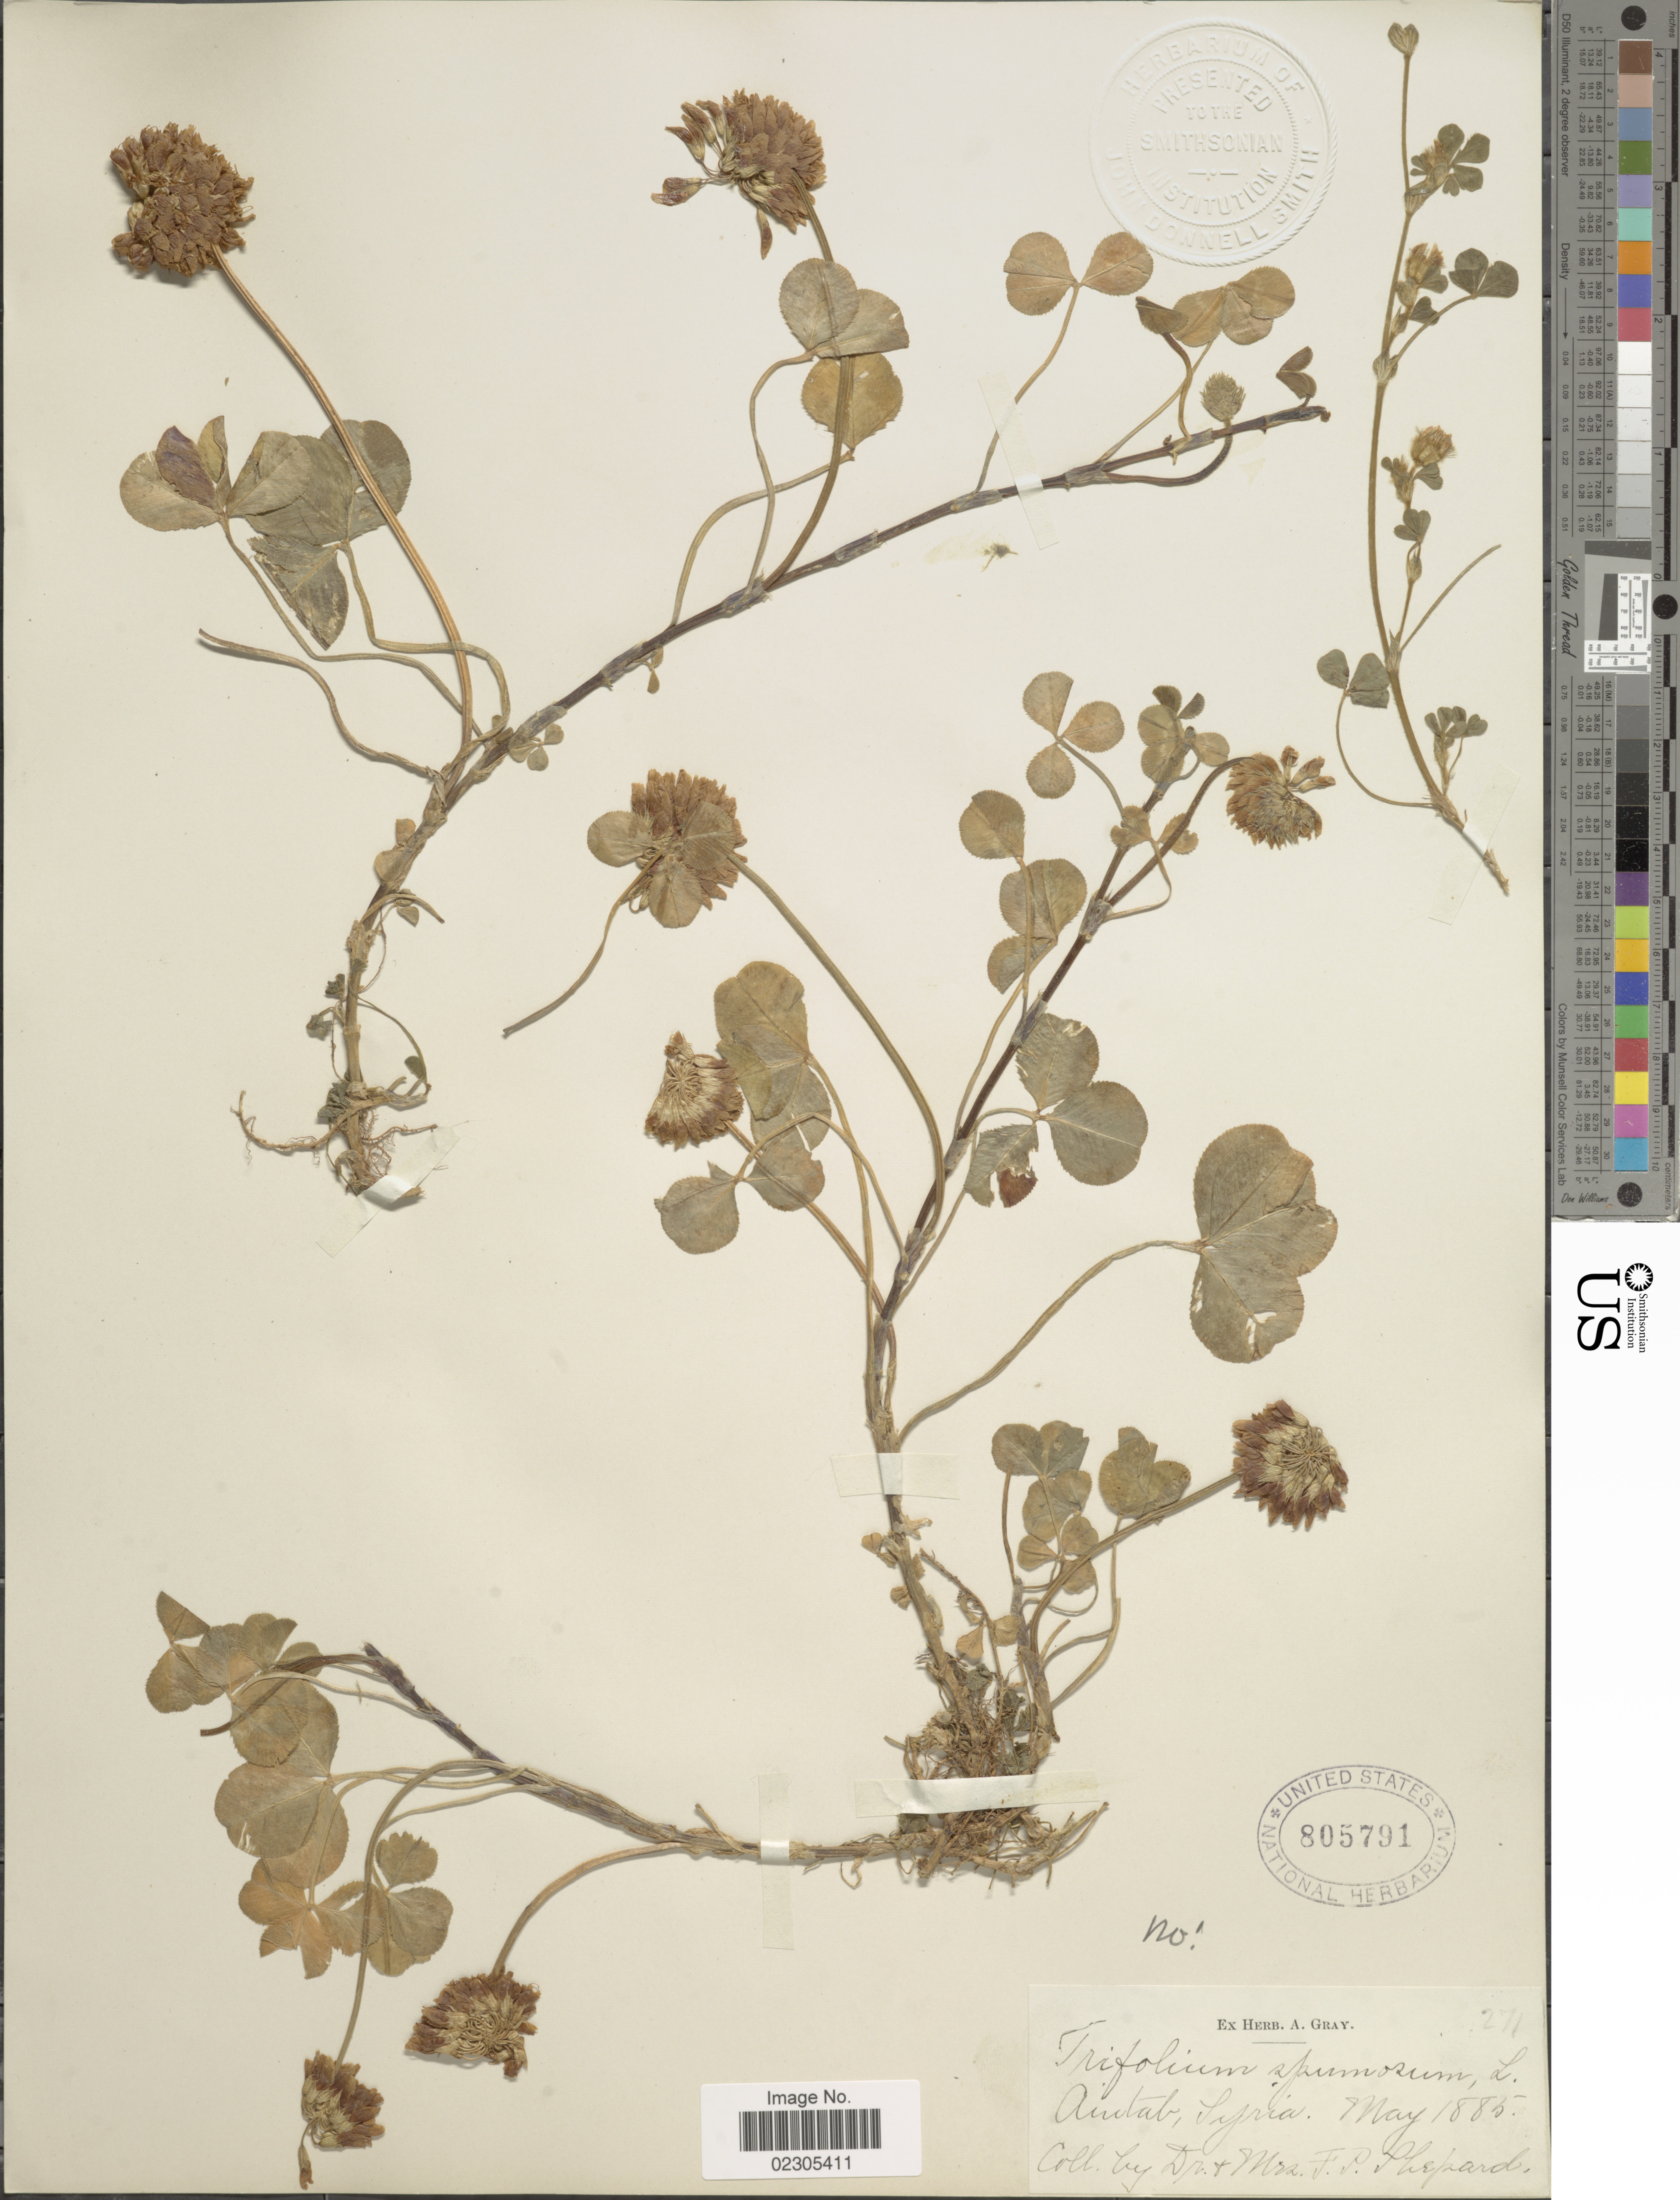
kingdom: Plantae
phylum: Tracheophyta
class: Magnoliopsida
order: Fabales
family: Fabaceae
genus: Trifolium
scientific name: Trifolium spumosum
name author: L.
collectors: F. P. Shepard & Mrs. Shepard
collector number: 271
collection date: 1885-05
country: Syria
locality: Autab [interpreted]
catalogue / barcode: US 805791